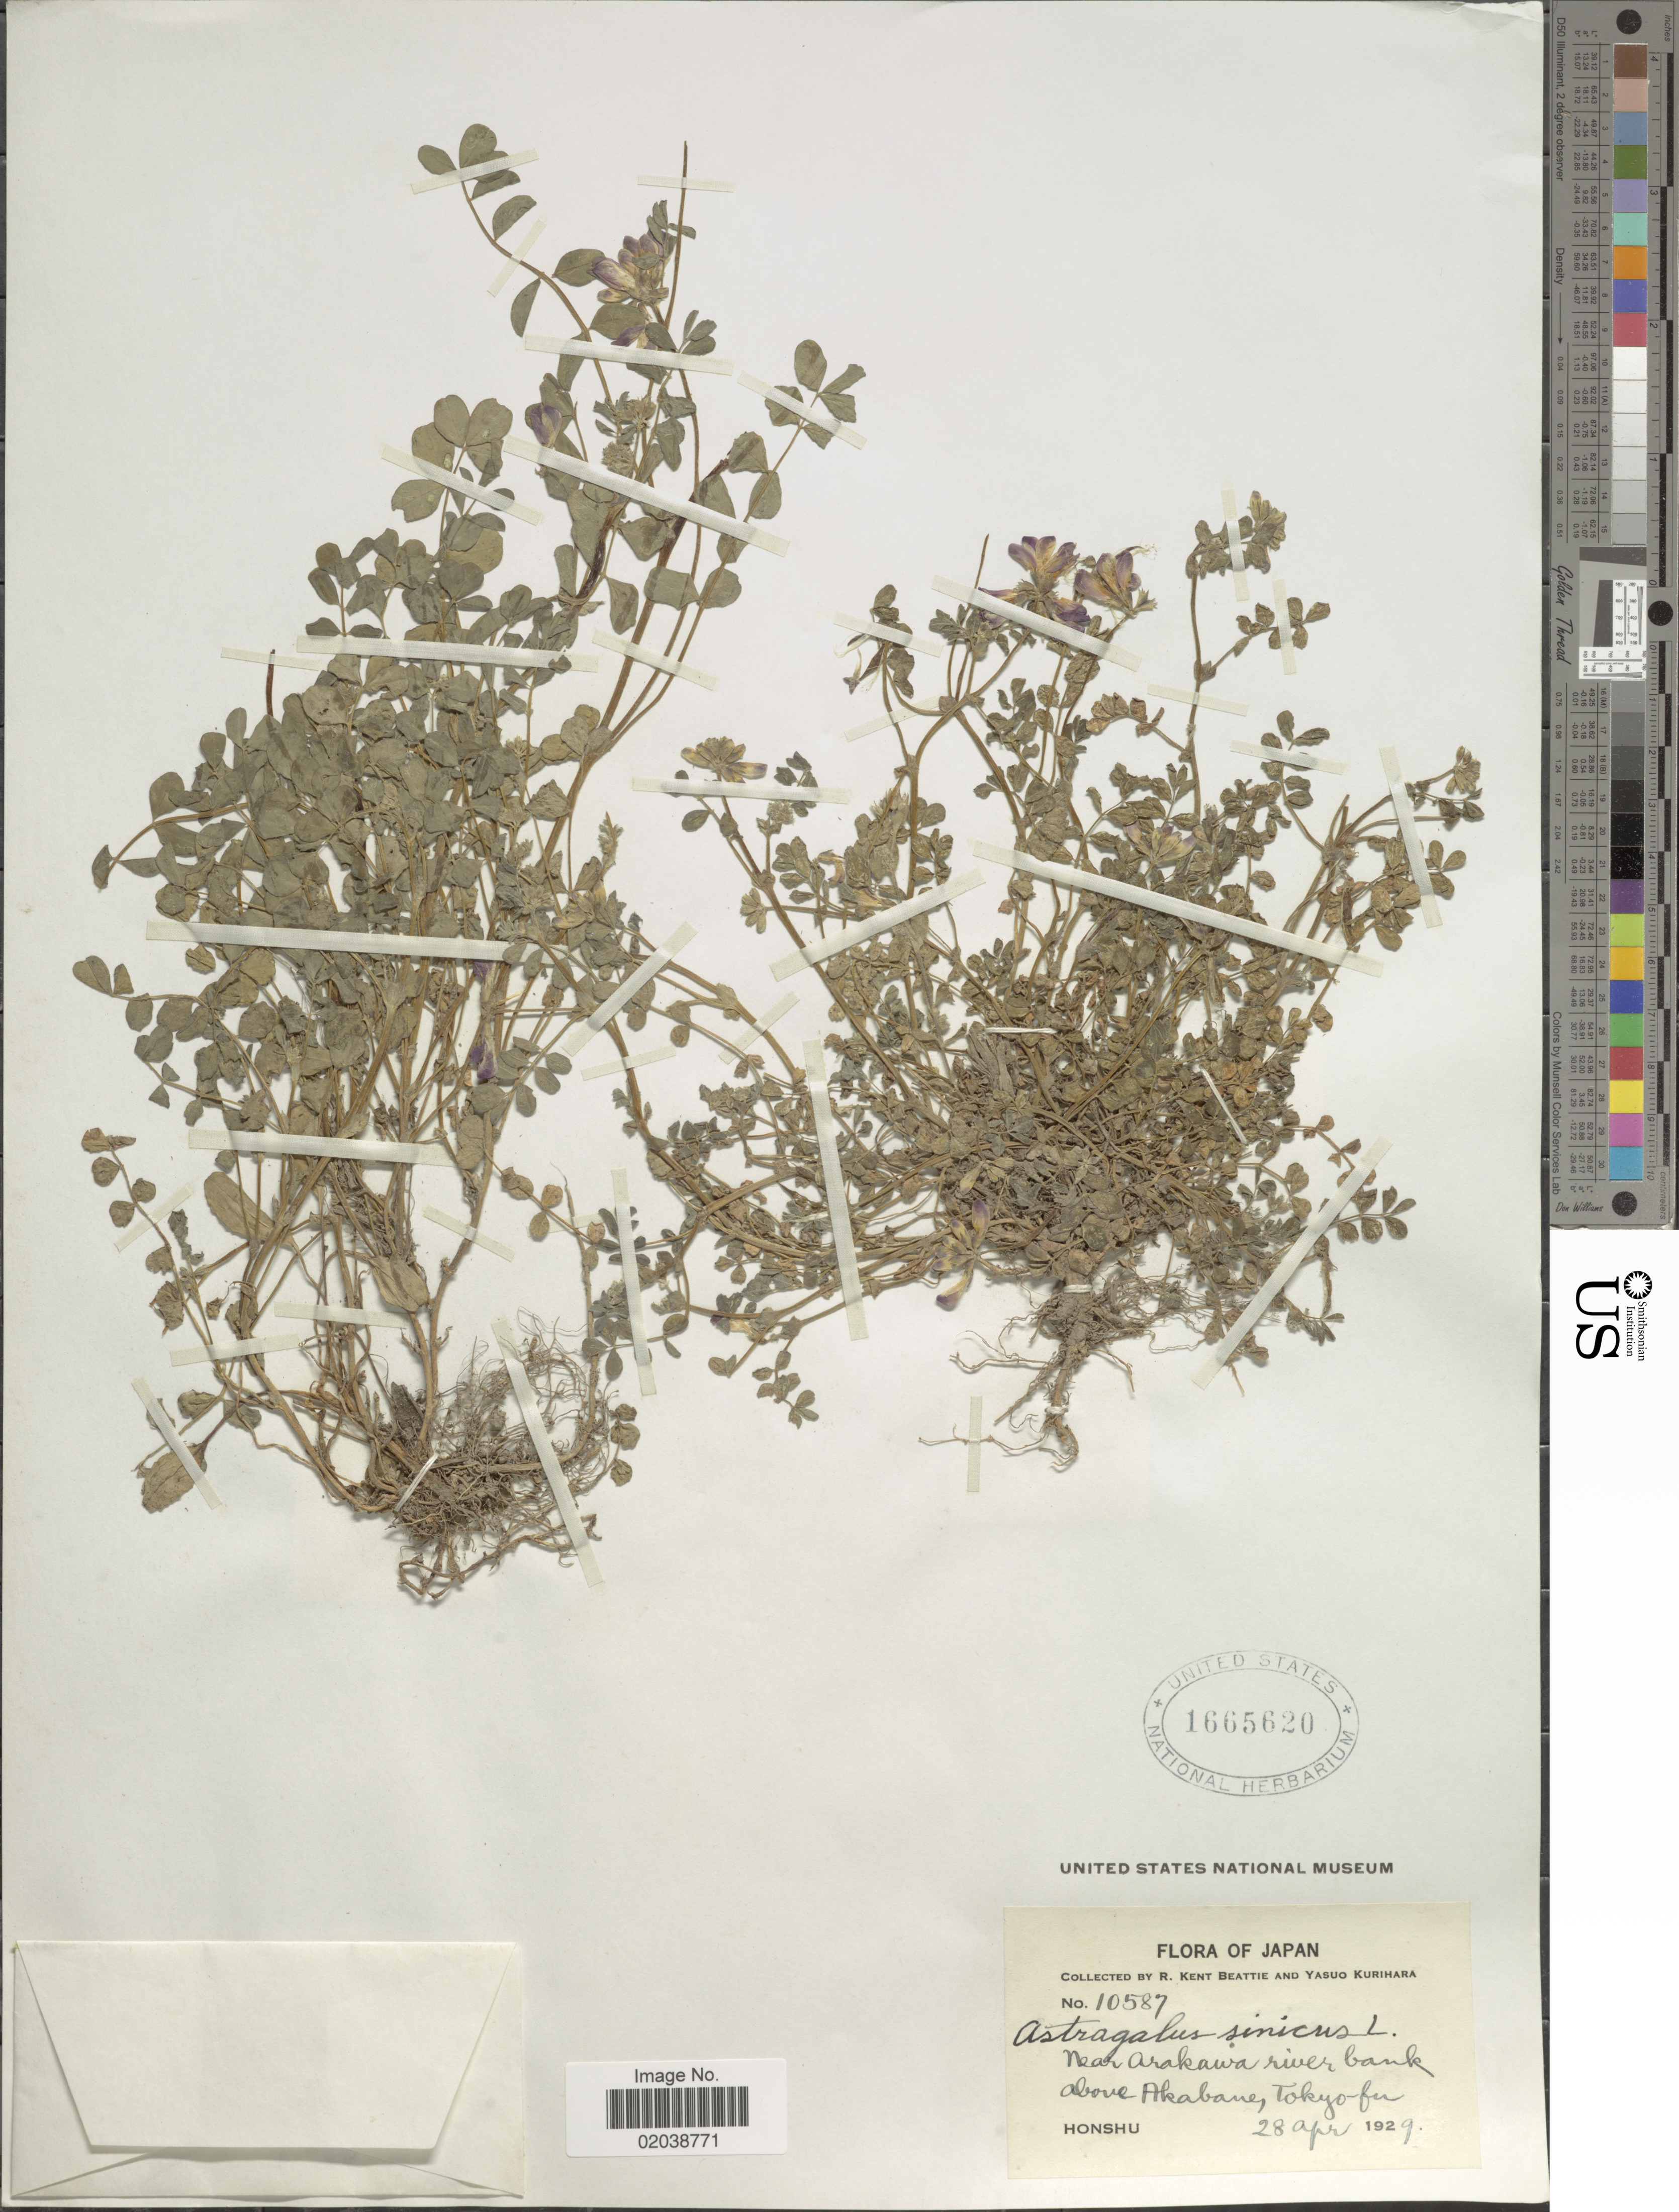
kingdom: Plantae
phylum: Tracheophyta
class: Magnoliopsida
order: Fabales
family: Fabaceae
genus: Astragalus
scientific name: Astragalus sinicus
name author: L.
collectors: R. K. Beattie & Y. Kurihara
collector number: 10587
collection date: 1929-04-28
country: Japan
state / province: Tokyo, Federal City of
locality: Near Aragawa river bank above Akabane, Tokyo-fu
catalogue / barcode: US 1665620